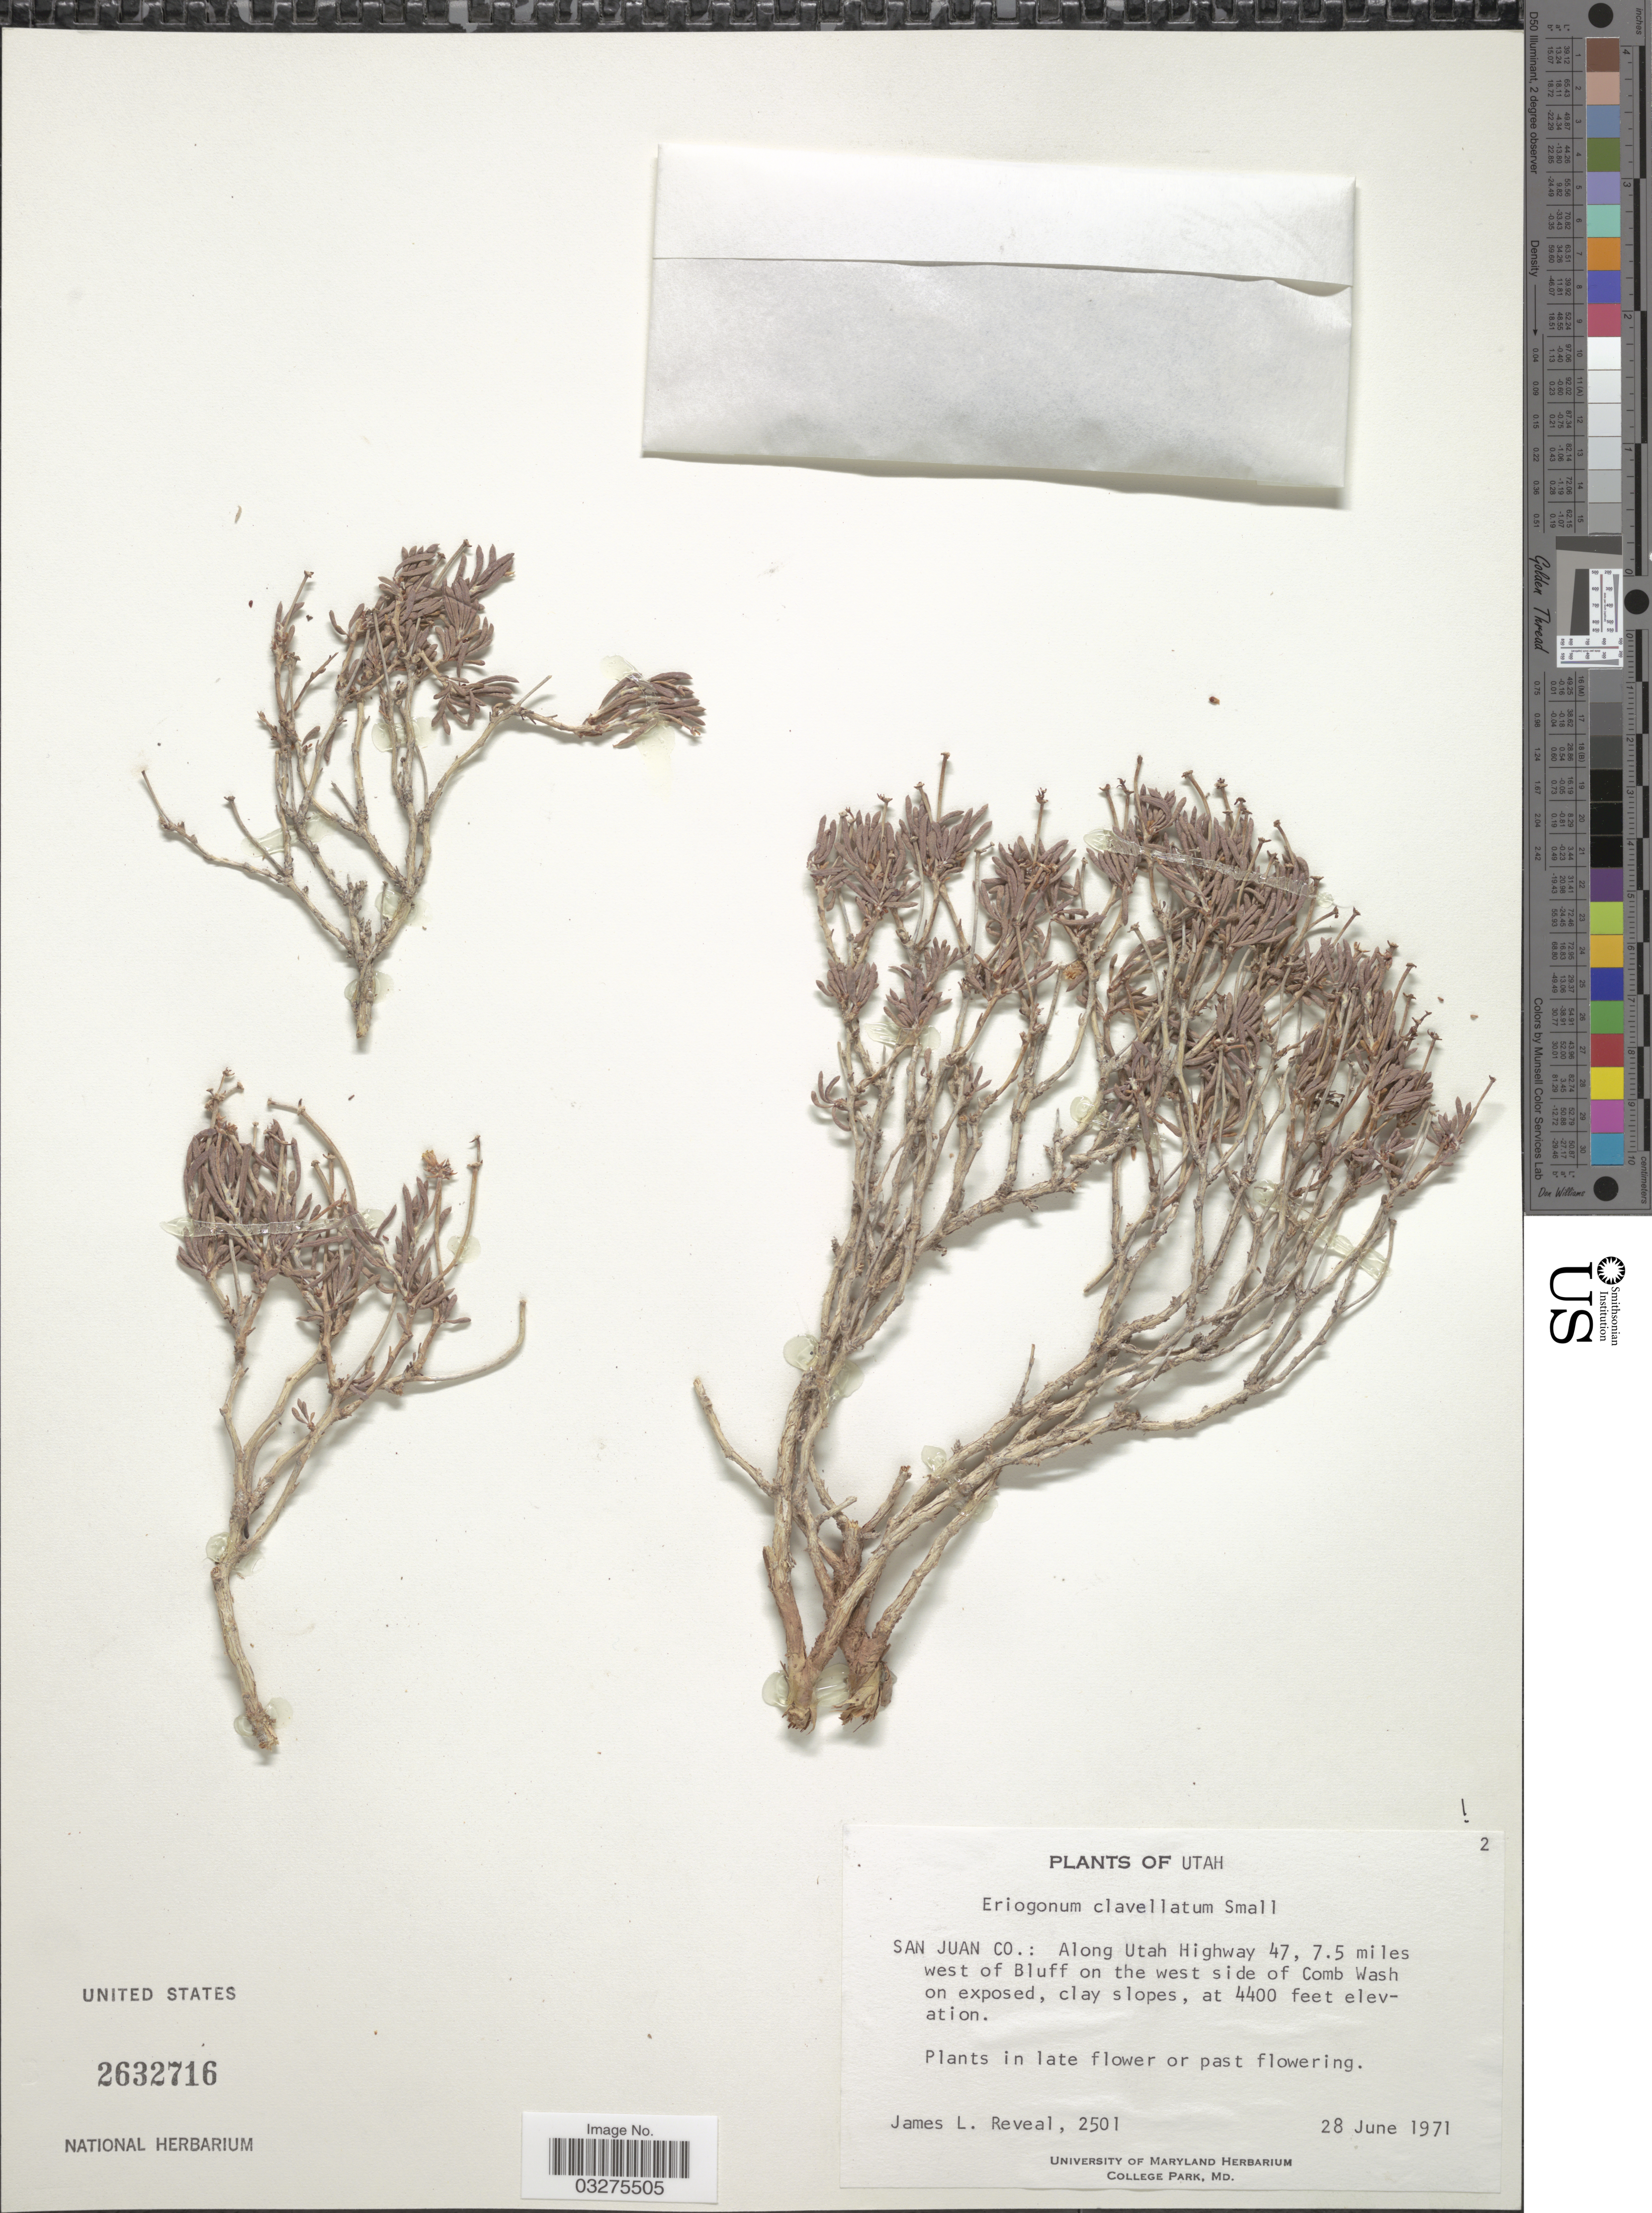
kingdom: Plantae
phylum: Tracheophyta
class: Magnoliopsida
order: Caryophyllales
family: Polygonaceae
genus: Eriogonum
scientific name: Eriogonum clavellatum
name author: Small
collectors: J. L. Reveal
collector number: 2501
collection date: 1971-06-28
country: United States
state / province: Utah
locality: San Juan Co.: Along Utah Highway 47, 7.5 miles west of Bluff on the west side of Comb Wash.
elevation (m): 1341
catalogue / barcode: US 2632716